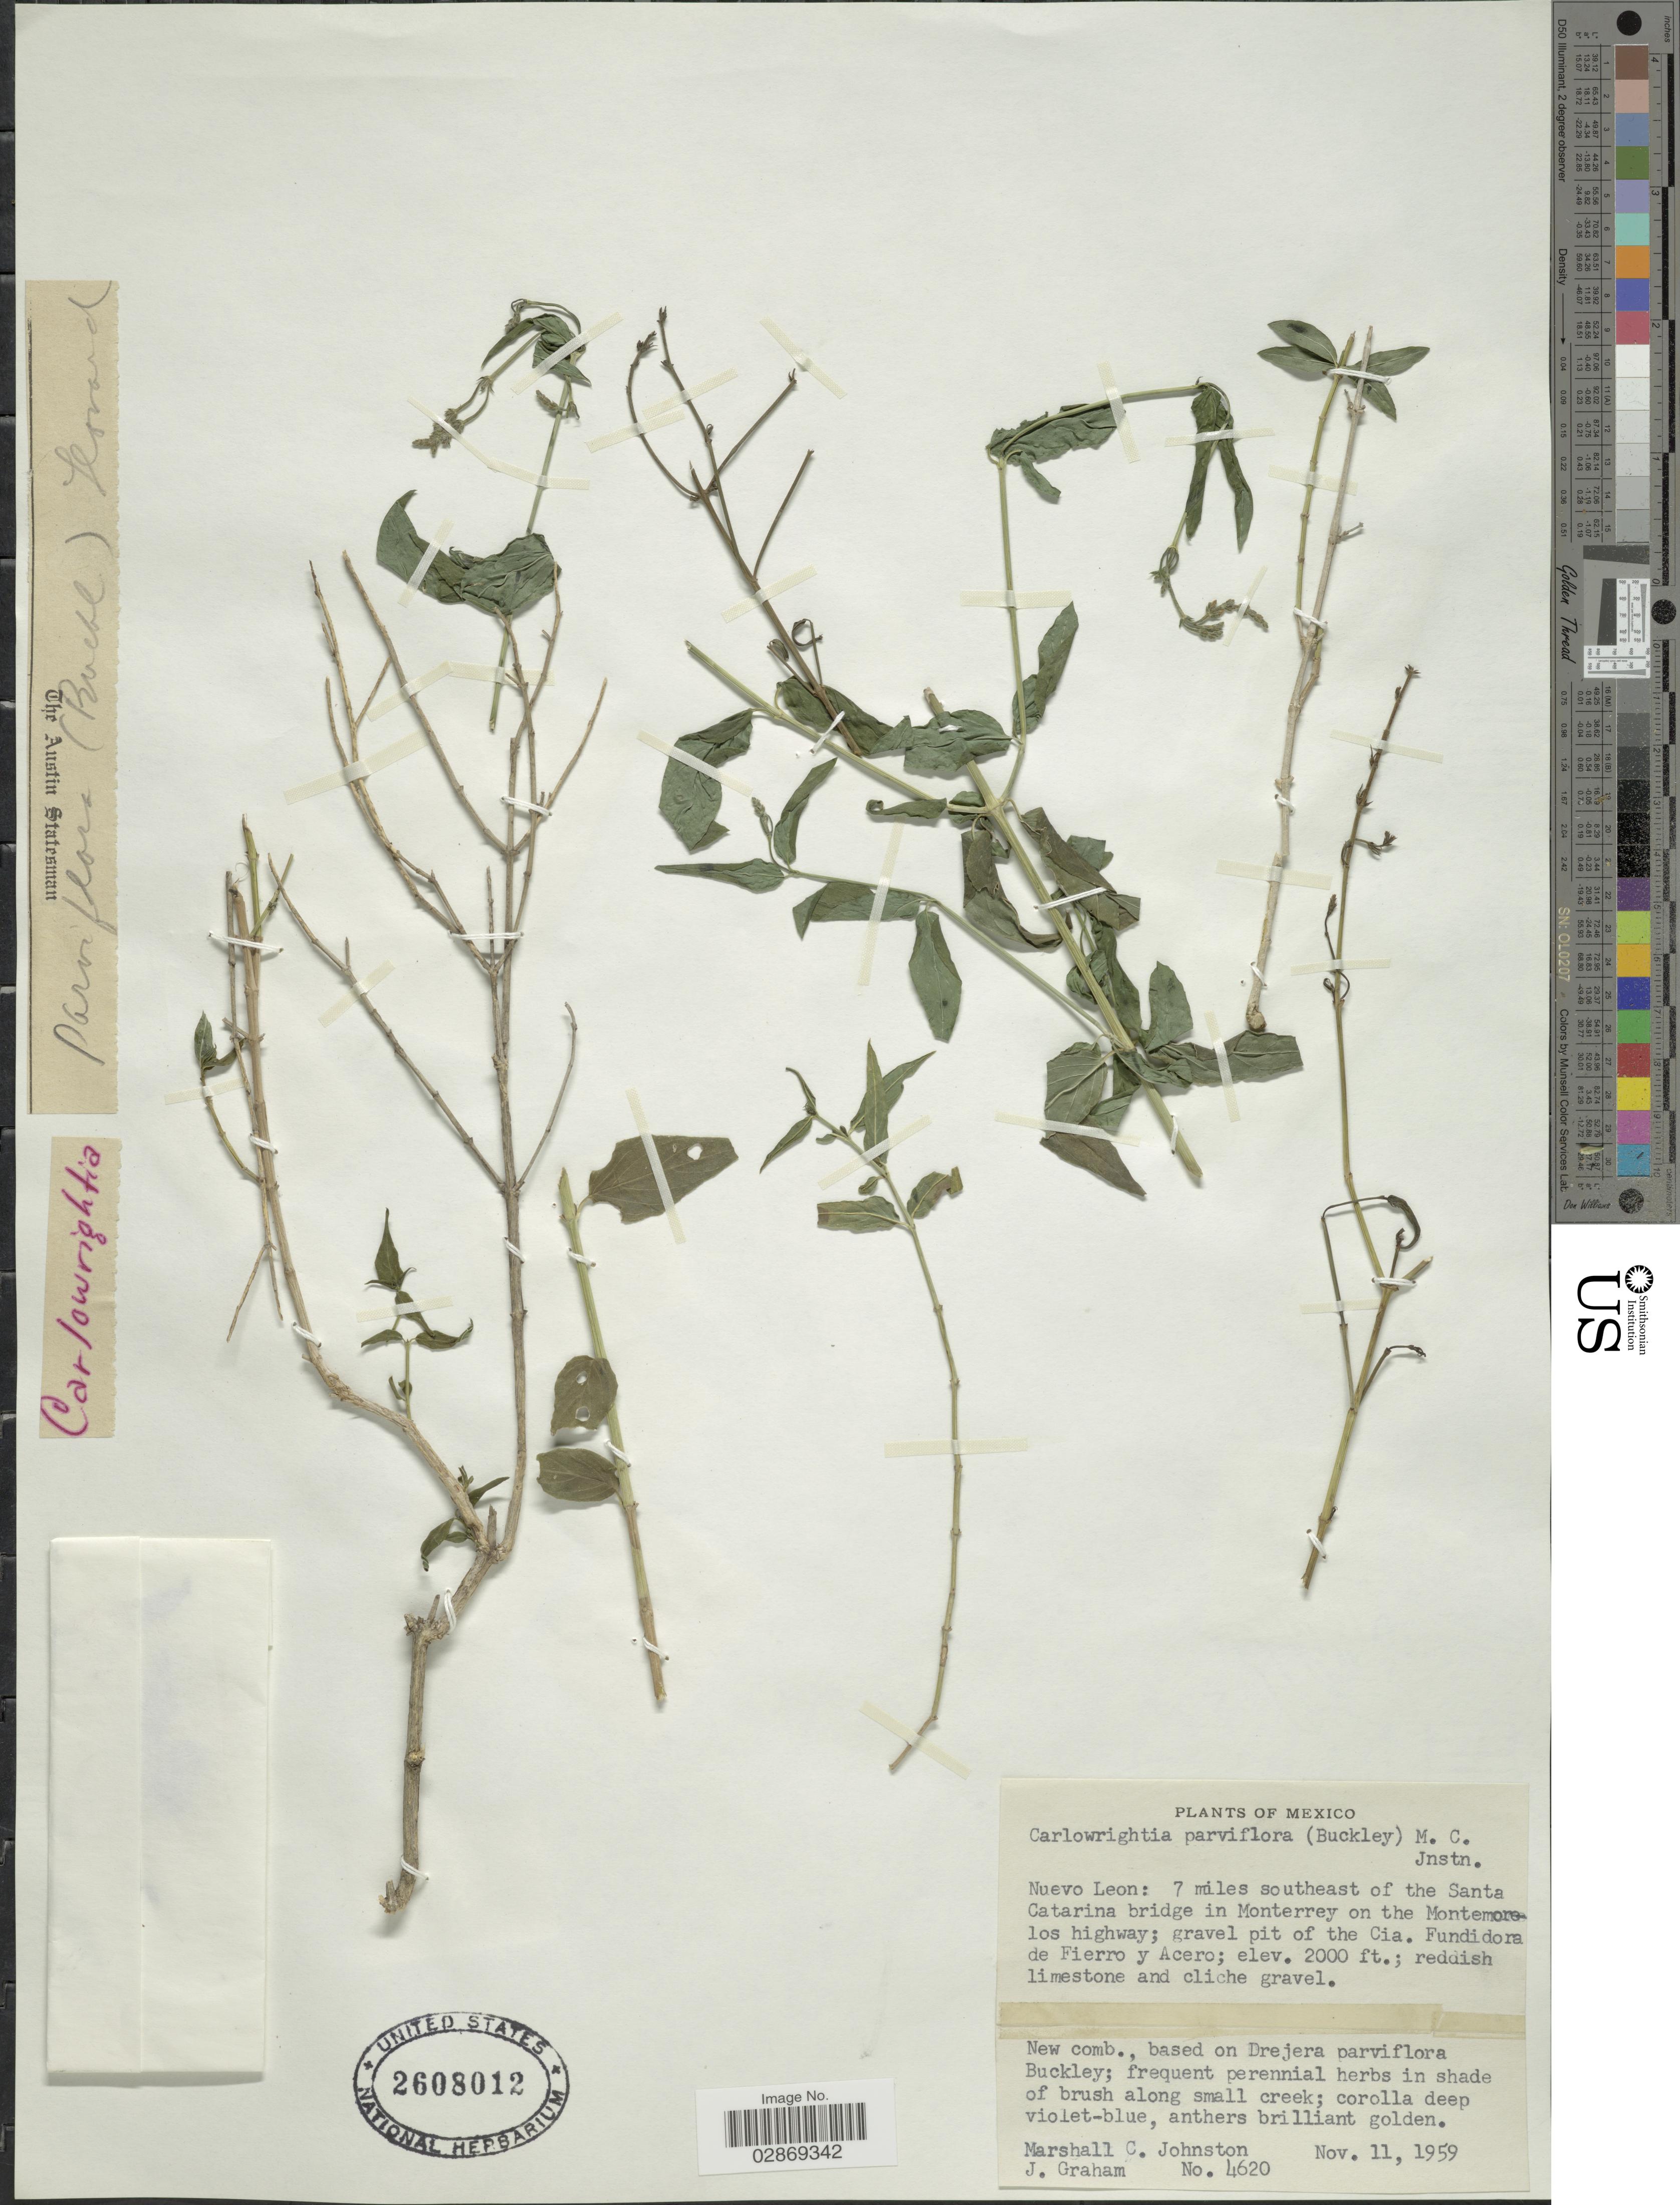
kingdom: Plantae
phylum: Tracheophyta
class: Magnoliopsida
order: Lamiales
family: Acanthaceae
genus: Carlowrightia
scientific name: Carlowrightia parviflora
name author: (Buckley) Wassh.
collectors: M. Johnston & J. Graham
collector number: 4620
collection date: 1959-11-11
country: Mexico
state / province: Nuevo León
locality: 7 miles southeast of the Santa Catarina in Monterrey on the Montemorelos highway; gravel pit of the Cia. Fundidora de Fierro y Acero.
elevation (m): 610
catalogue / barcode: US 2608012